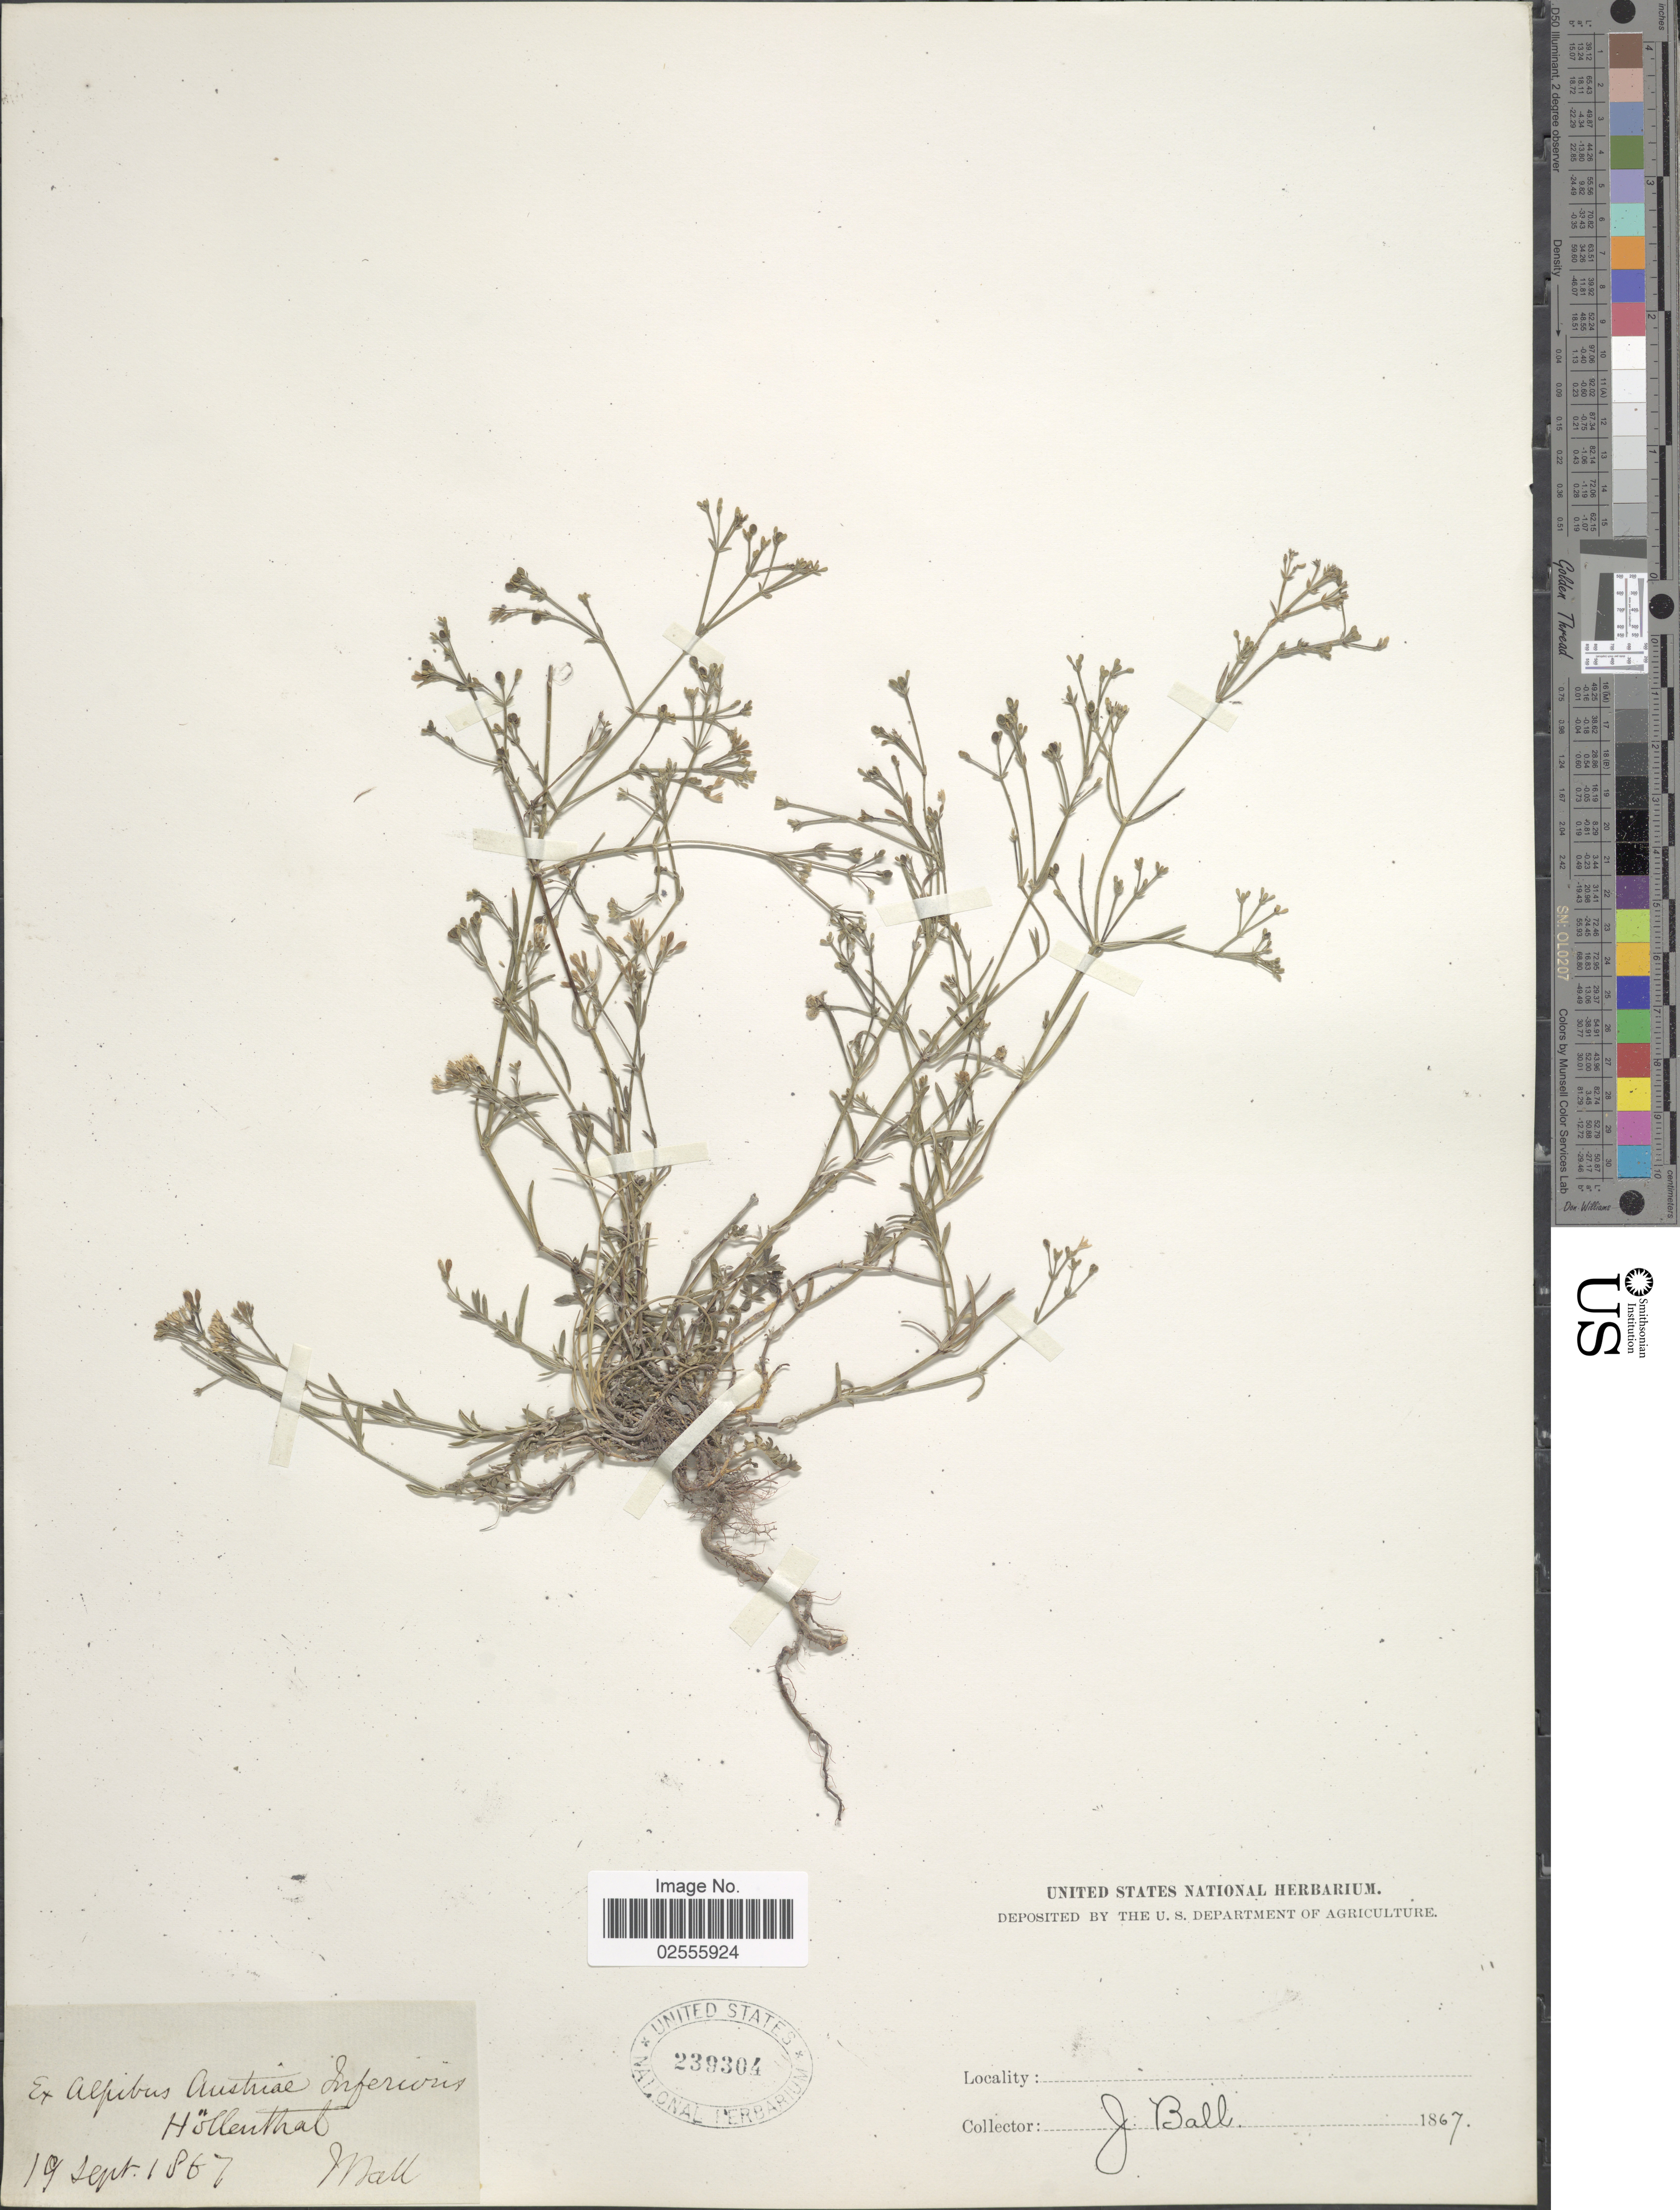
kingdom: Plantae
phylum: Tracheophyta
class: Magnoliopsida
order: Gentianales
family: Rubiaceae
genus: Asperula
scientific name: Asperula sp.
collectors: J. Ball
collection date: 1867-09-19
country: Austria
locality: Ex Alpibus Austriae Inferioris höllenthal [höllental]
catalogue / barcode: US 239304